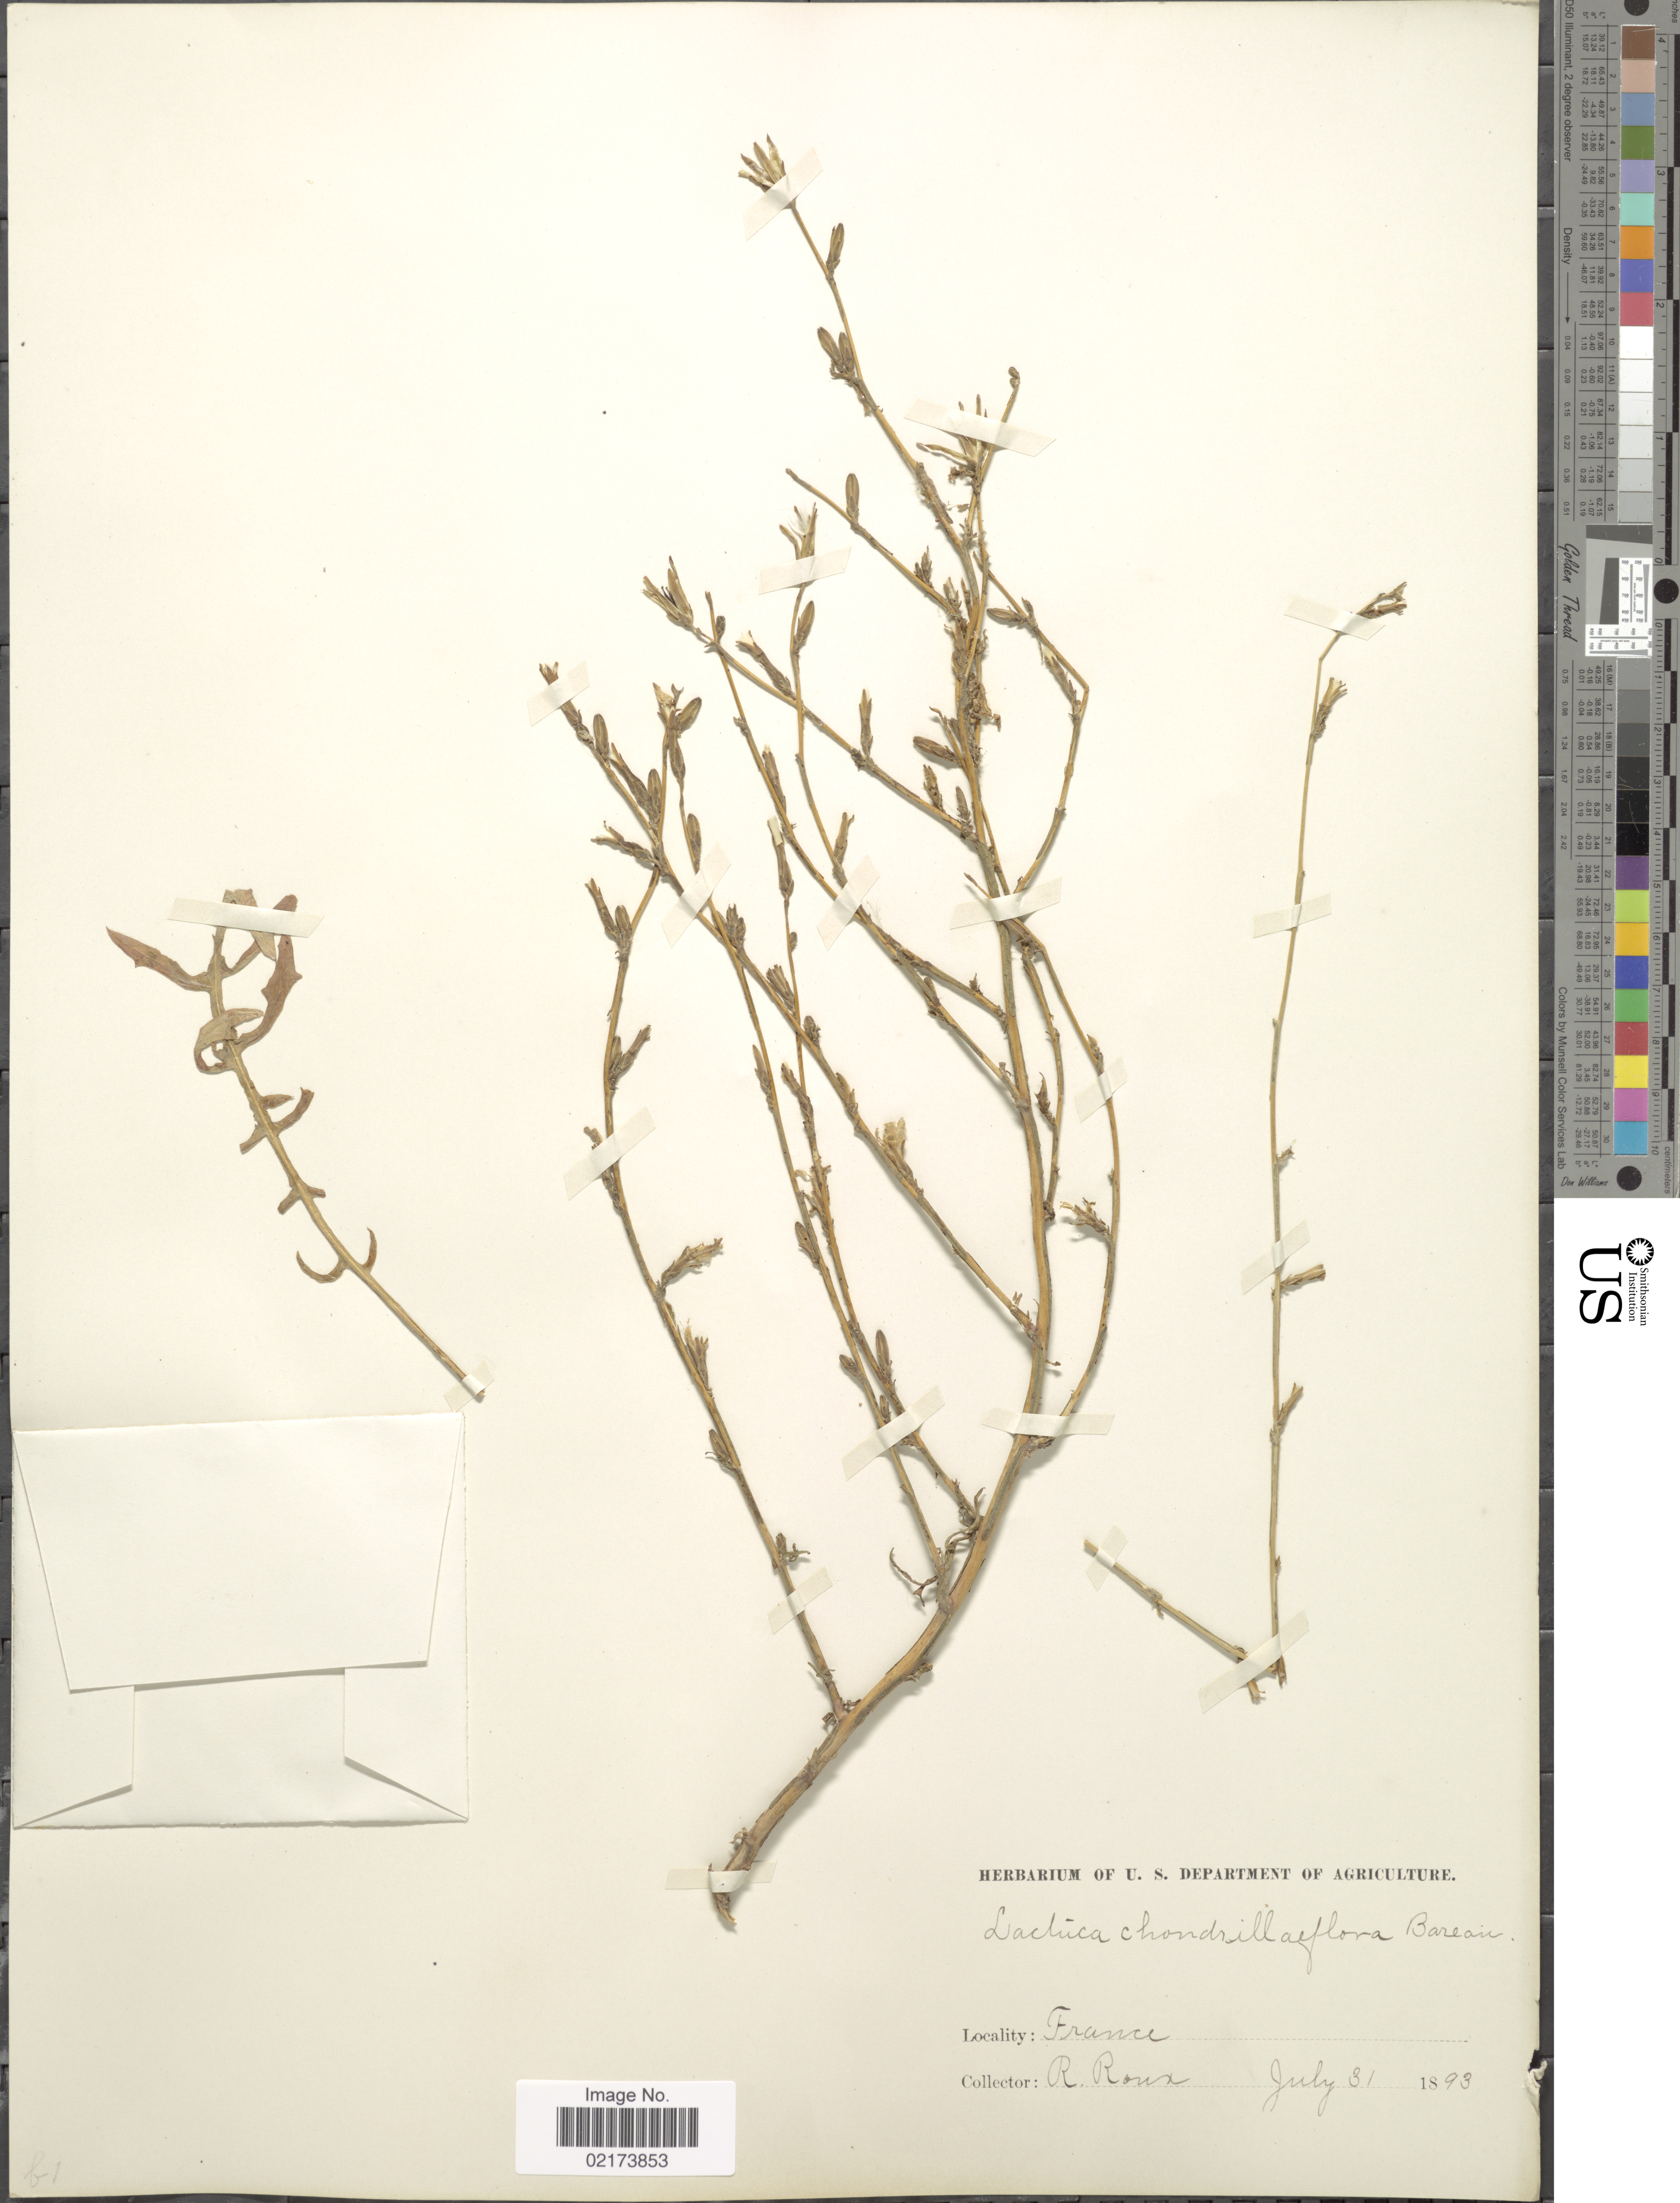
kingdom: Plantae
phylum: Tracheophyta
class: Magnoliopsida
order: Asterales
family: Asteraceae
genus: Lactuca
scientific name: Lactuca viminea subsp. chondrilliflora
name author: (Boreau) St.-Lag.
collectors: R. Roux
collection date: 1893-07-31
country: France